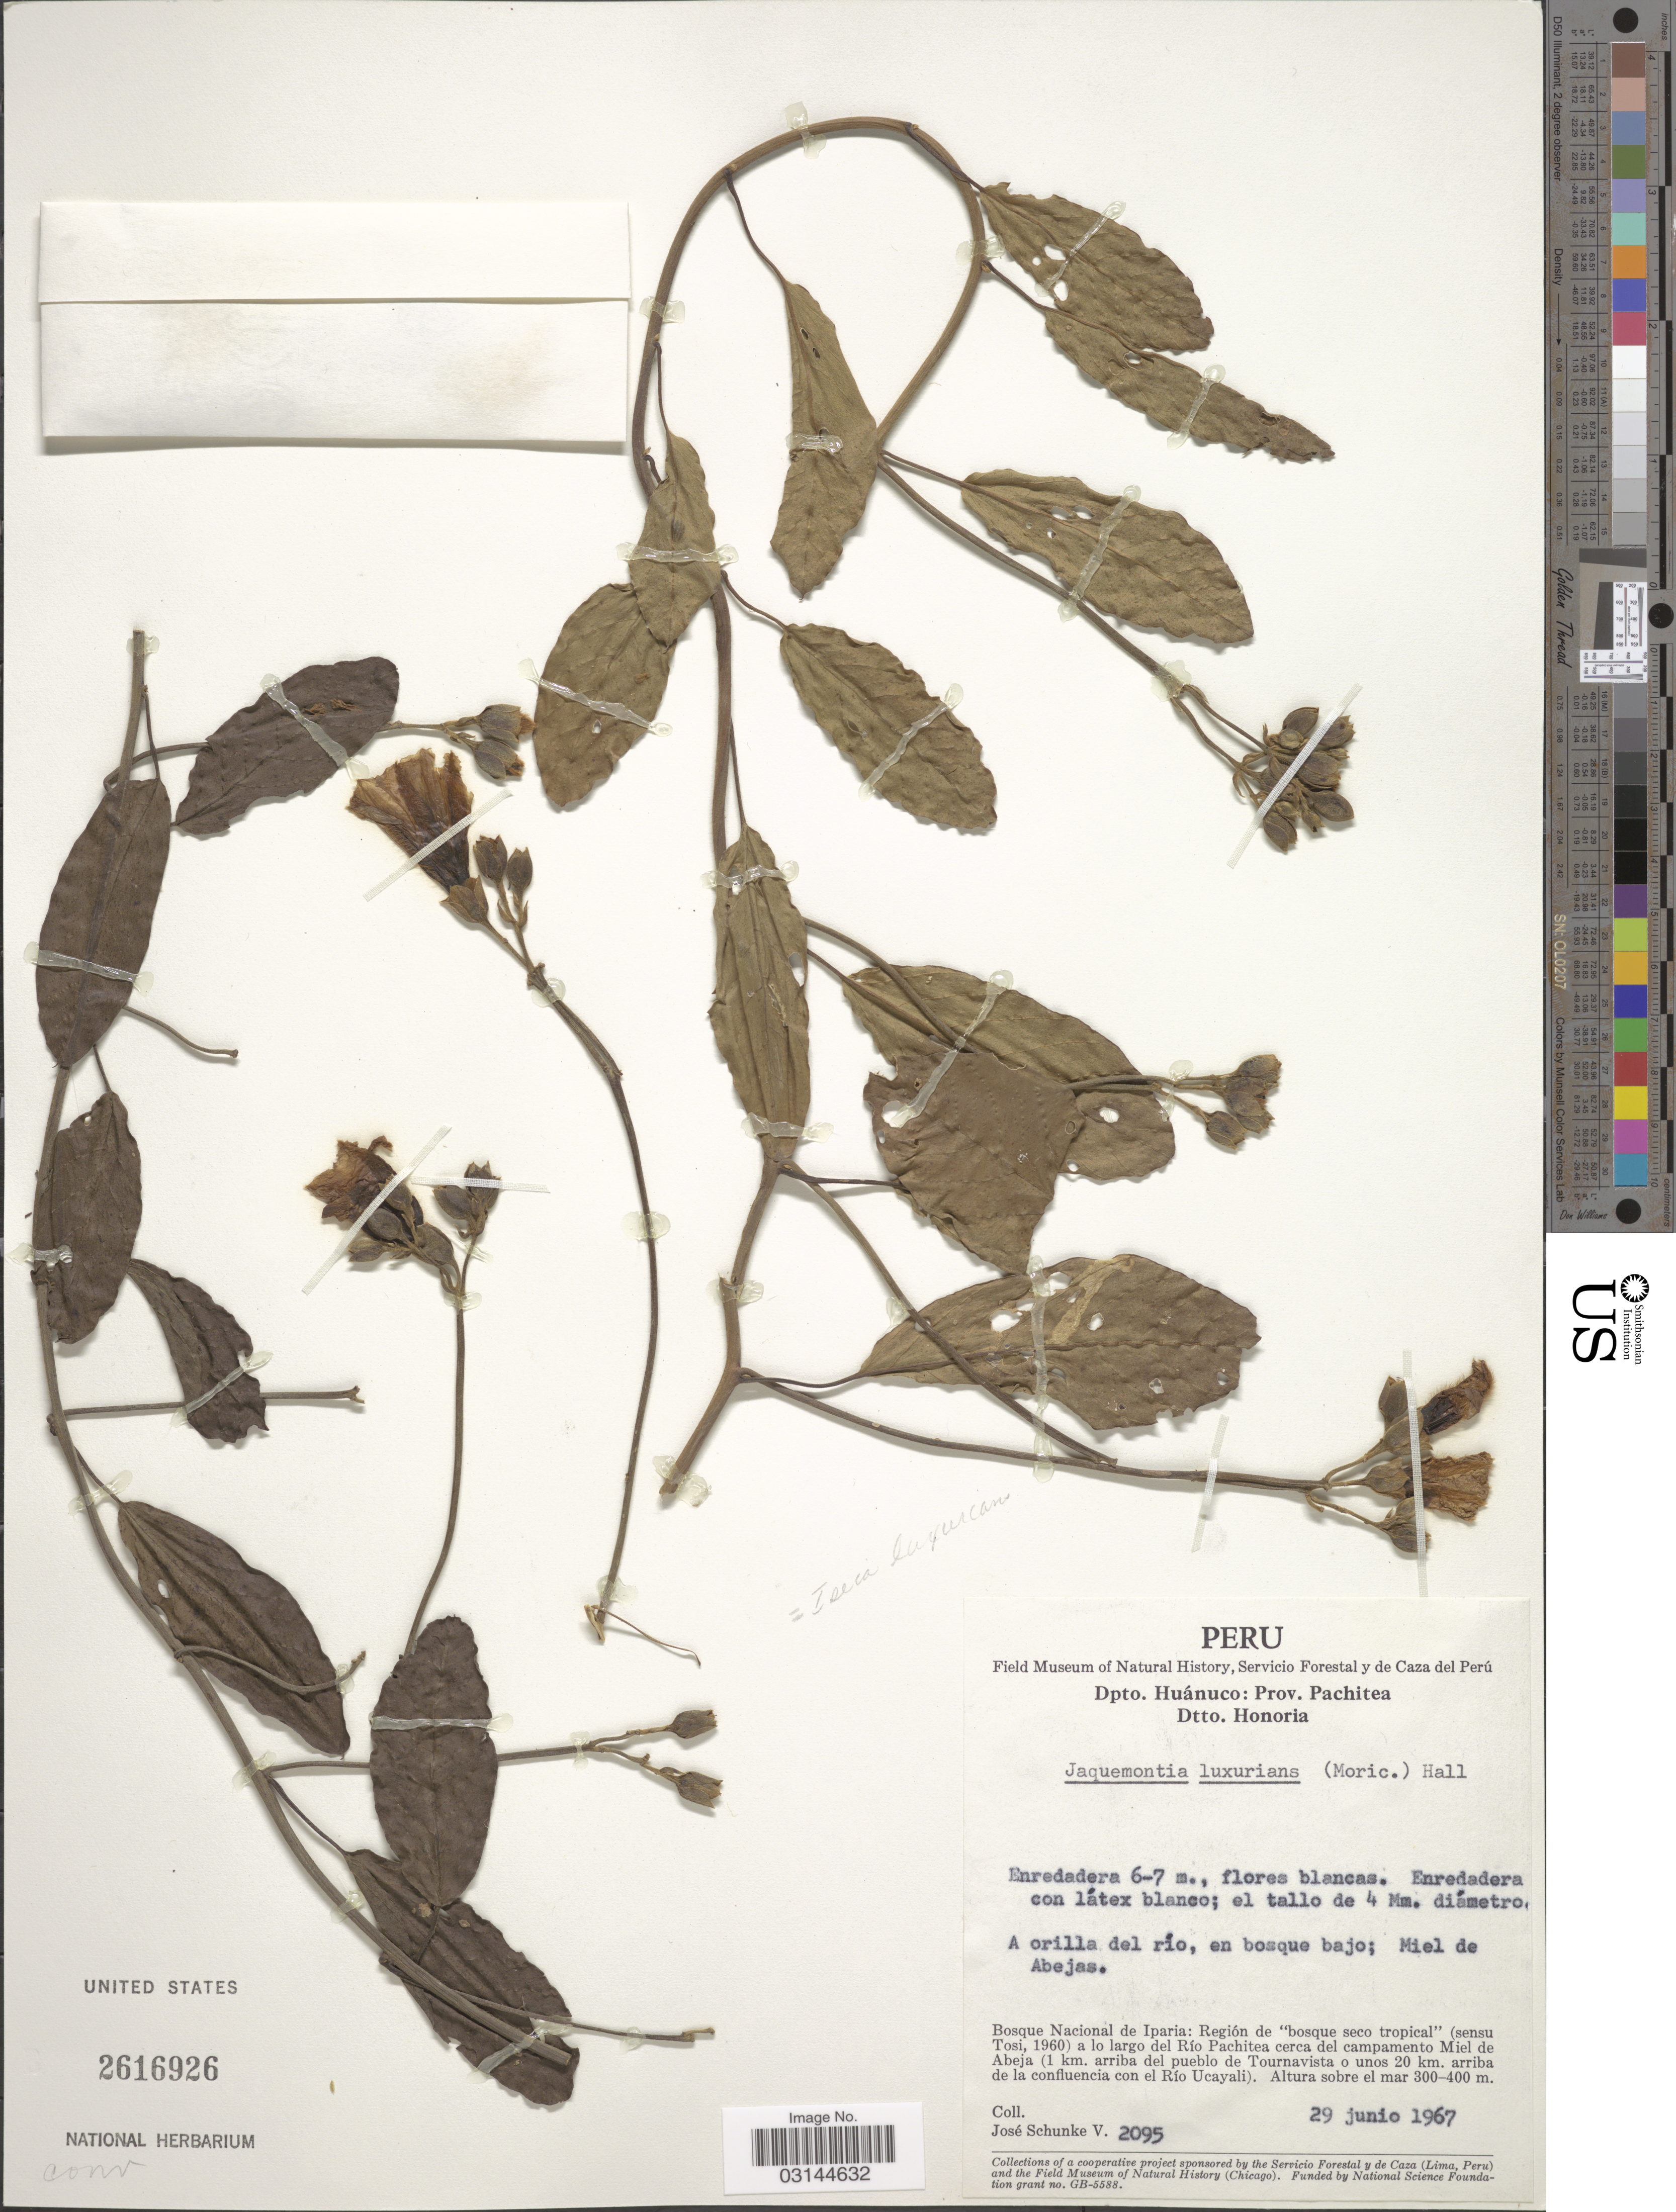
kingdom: Plantae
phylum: Tracheophyta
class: Magnoliopsida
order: Solanales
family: Convolvulaceae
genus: Aniseia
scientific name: Aniseia luxurians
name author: (Moric.) Athiê-Souza & Buril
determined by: Strong, Mark T., (BOT), Smithsonian Institution - National Museum of Natural History (UNITED STATES)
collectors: J. Schunke Vigo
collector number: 2095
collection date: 1967-06-29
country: Peru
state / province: Huánuco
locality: Dpto. Huánuco: Prov. Pachitea. Dtto. Honoria. Miel de Abejas. Bosque Nacional de Iparia: Región de "bosque seco tropical" a lo largo del Río Pachitea cerca del campamento Miel de Abeja (1 km. arriba del pueblo de Tournavista o unos 20 km. arriba de la confluencia con el Río Ucayali).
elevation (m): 300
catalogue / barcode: US 2616926